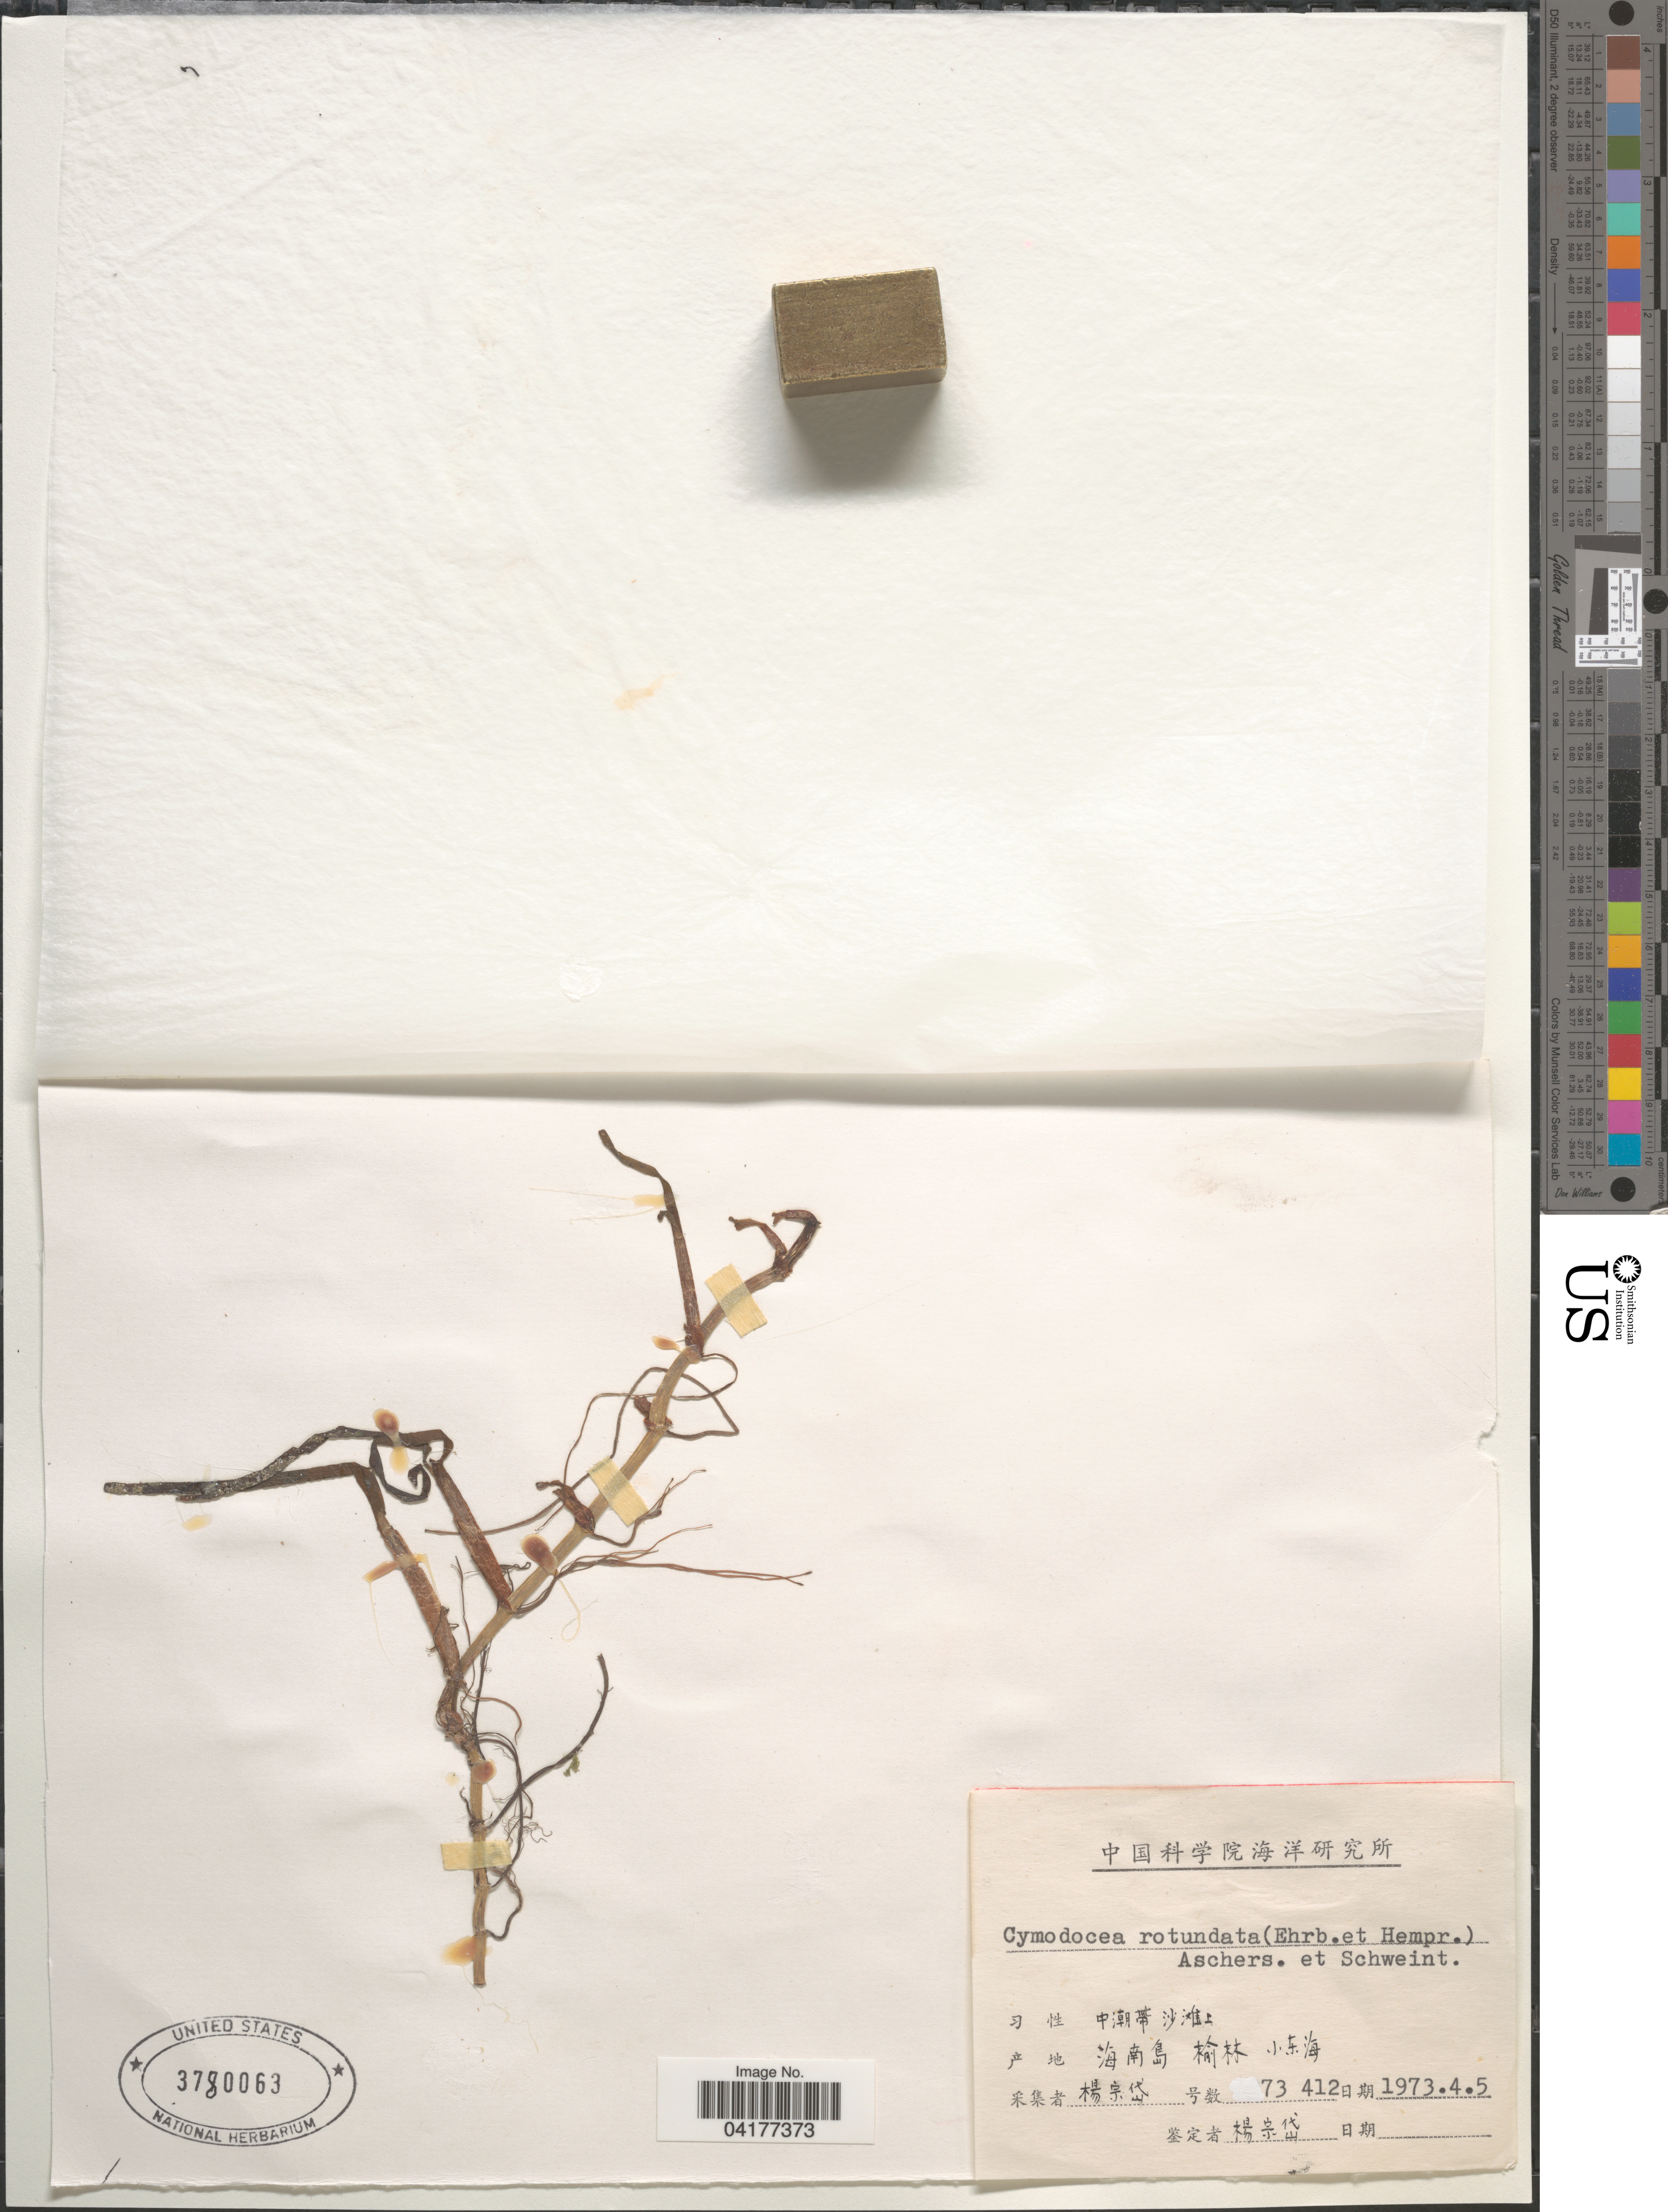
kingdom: Plantae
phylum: Tracheophyta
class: Liliopsida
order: Alismatales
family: Cymodoceaceae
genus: Cymodocea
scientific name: Cymodocea rotundata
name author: Asch. & Schweinf.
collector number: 73412?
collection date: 1973-04-05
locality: X.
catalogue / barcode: US 3780063